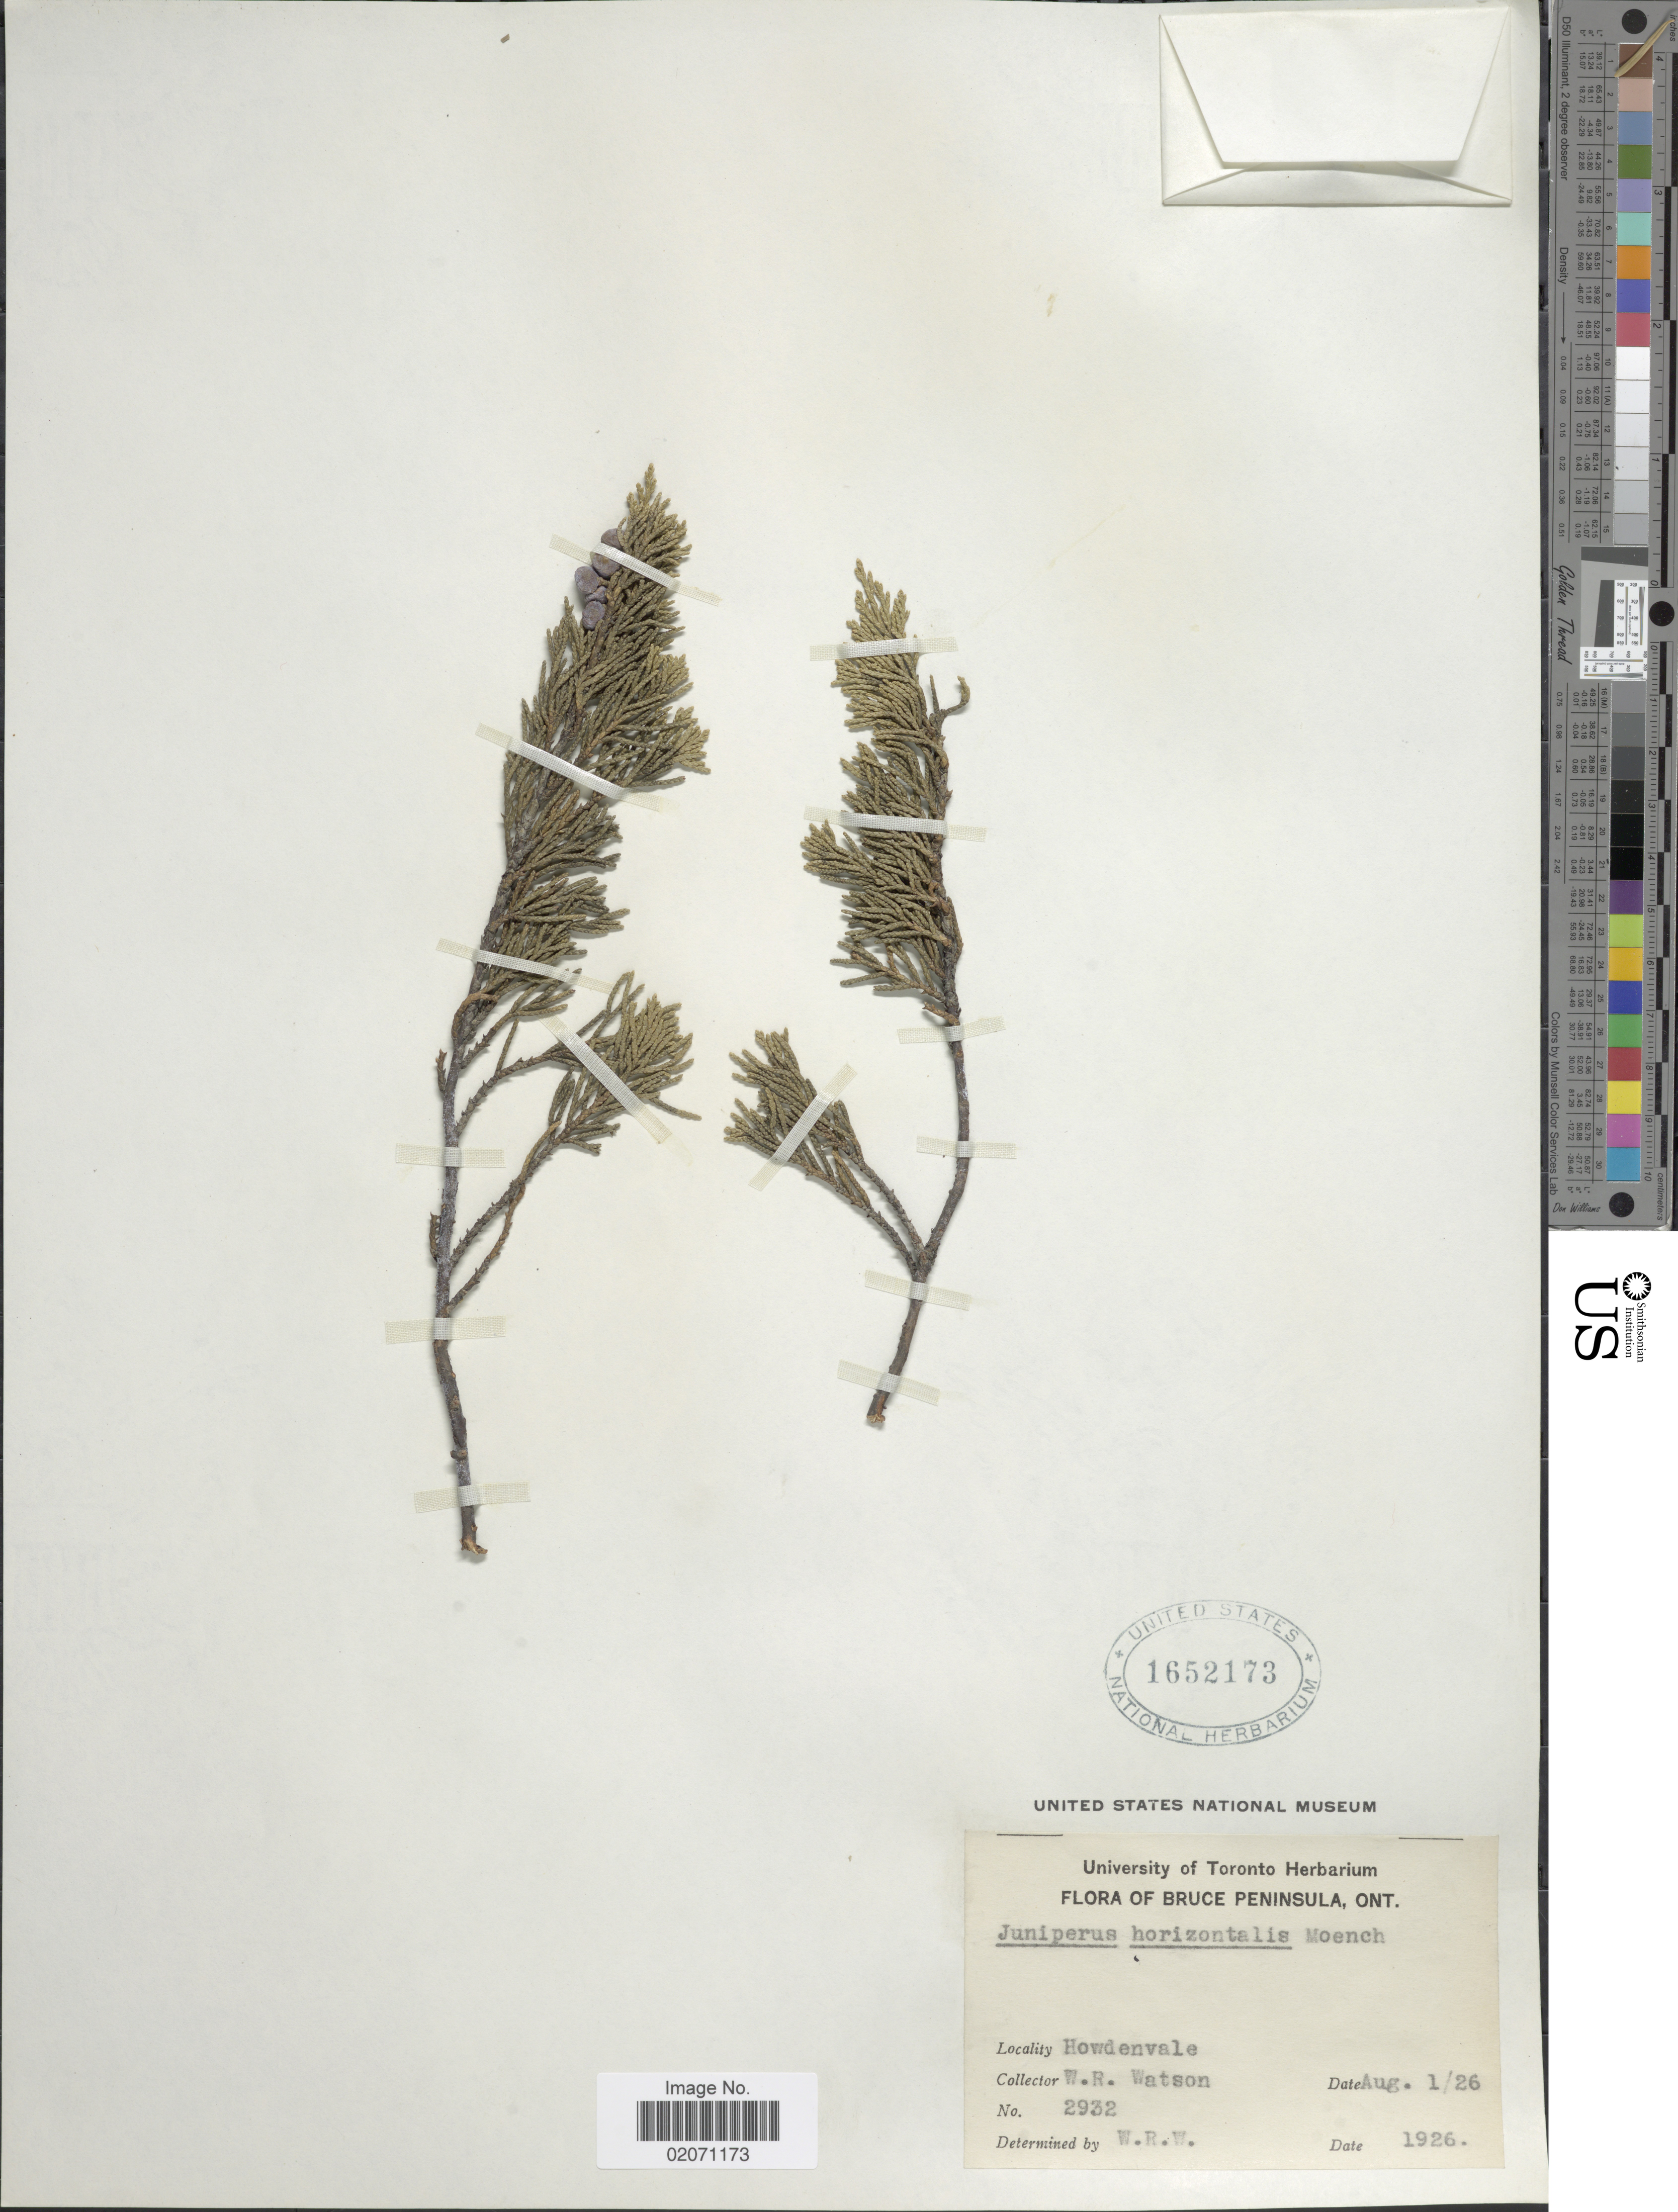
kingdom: Plantae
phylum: Tracheophyta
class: Pinopsida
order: Pinales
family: Cupressaceae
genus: Juniperus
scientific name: Juniperus horizontalis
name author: Moench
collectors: W. R. Watson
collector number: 2932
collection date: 1926-08-01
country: Canada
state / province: Ontario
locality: Bruce Peninsula, Howdenvale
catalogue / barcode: US 1652173